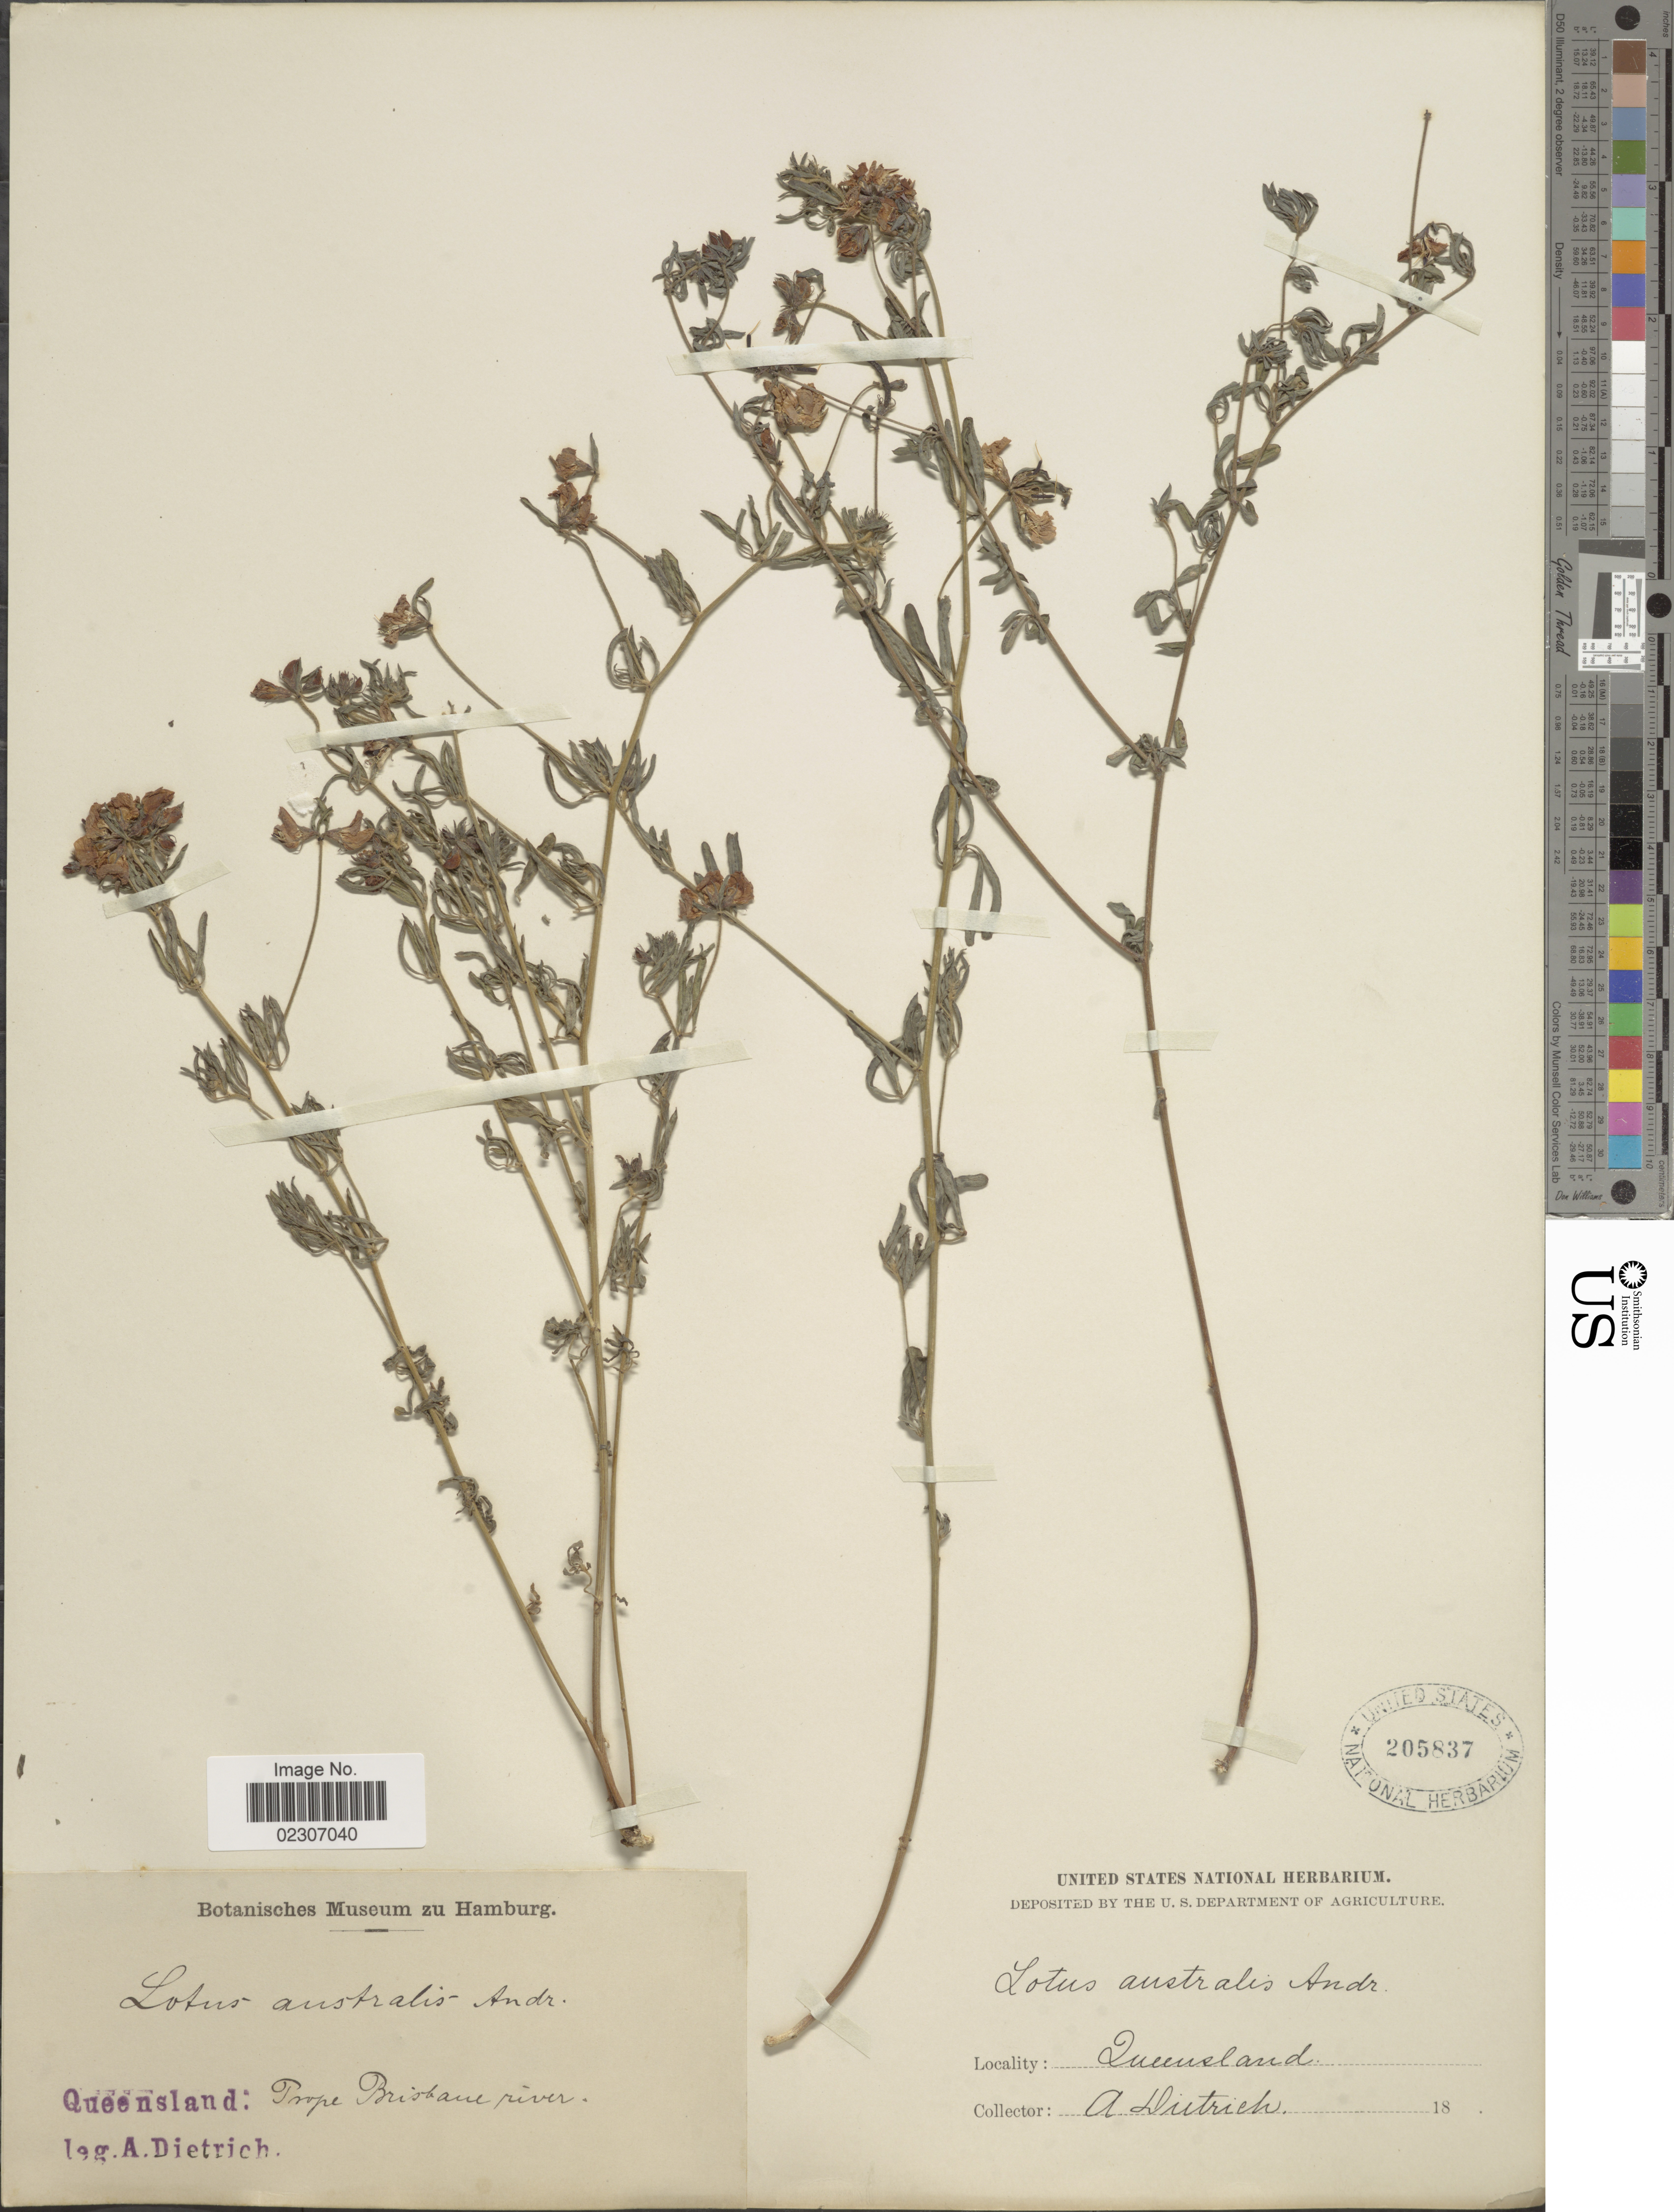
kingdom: Plantae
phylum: Tracheophyta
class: Magnoliopsida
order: Fabales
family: Fabaceae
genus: Lotus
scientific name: Lotus australis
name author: Andrews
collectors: A. Dietrich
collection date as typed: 18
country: Australia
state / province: Queensland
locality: Prope Brisbane river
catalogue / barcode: US 205837